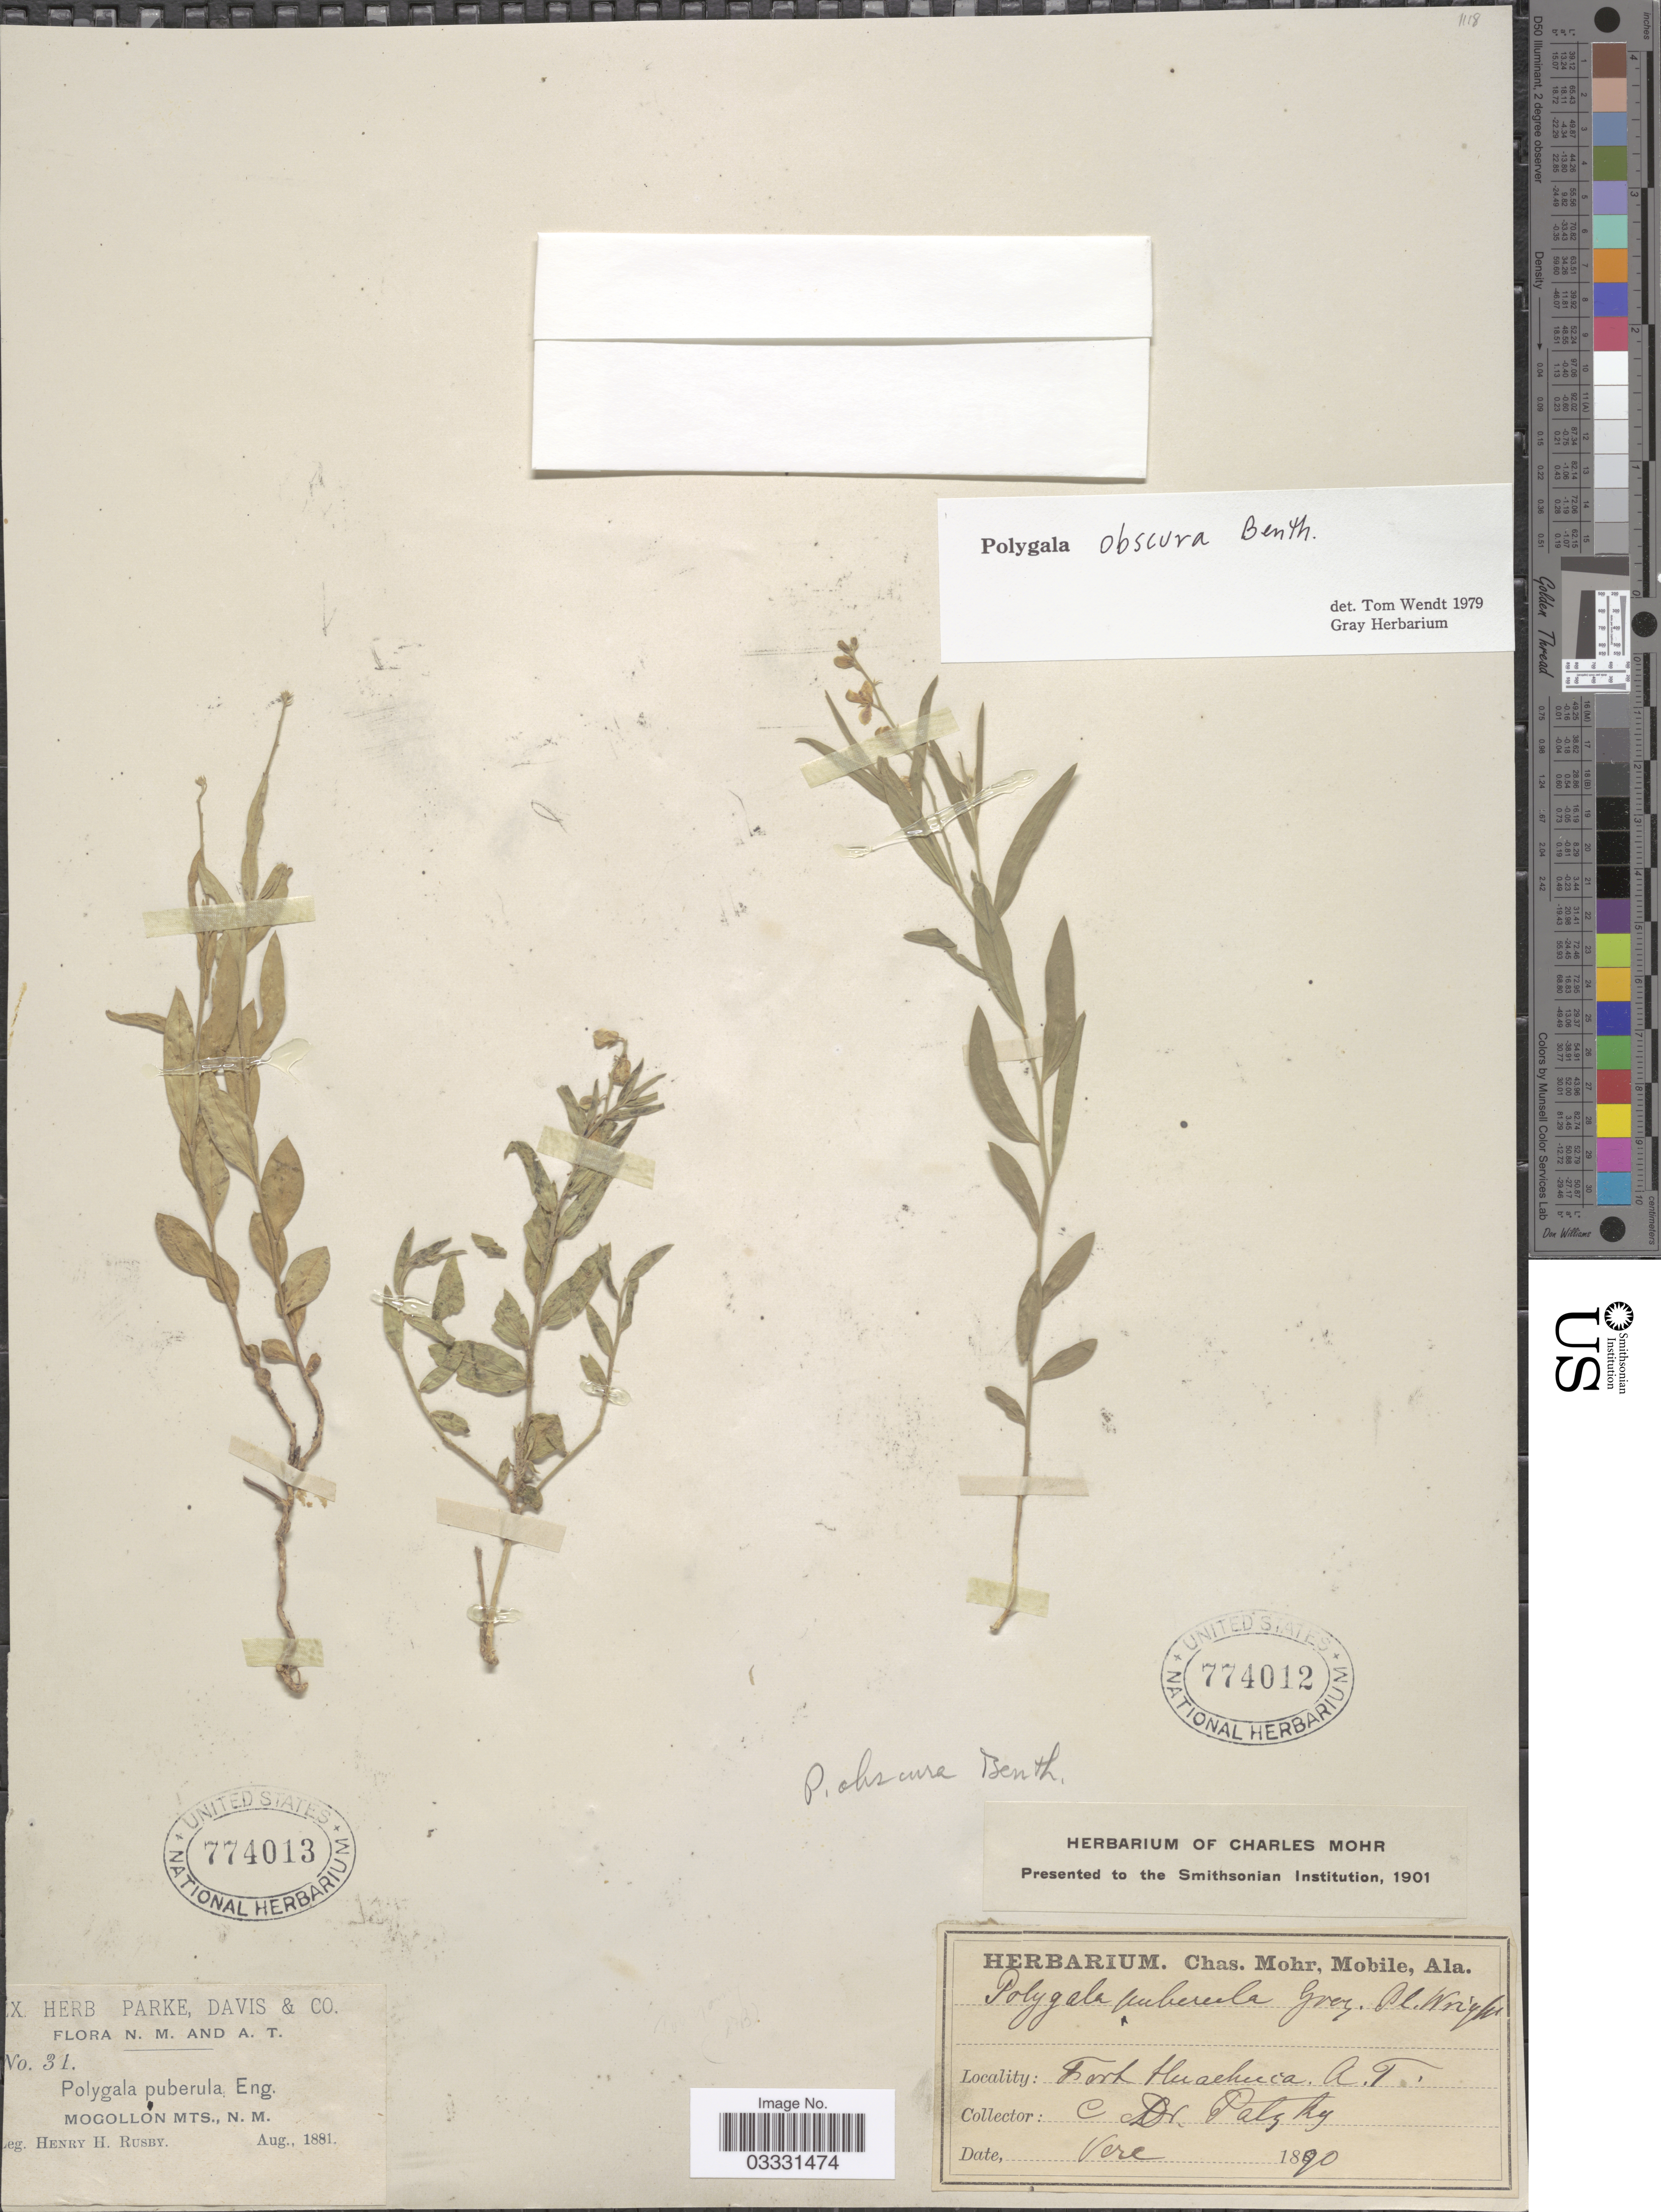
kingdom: Plantae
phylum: Tracheophyta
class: Magnoliopsida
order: Fabales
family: Polygalaceae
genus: Hebecarpa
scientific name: Hebecarpa obscura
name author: (Benth.) J.R. Abbott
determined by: Strong, Mark T., (BOT), Smithsonian Institution - National Museum of Natural History (UNITED STATES)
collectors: -. Palzky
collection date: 1890-02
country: United States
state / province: Arizona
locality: Fort Huachuca. A.T.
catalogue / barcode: US 774012